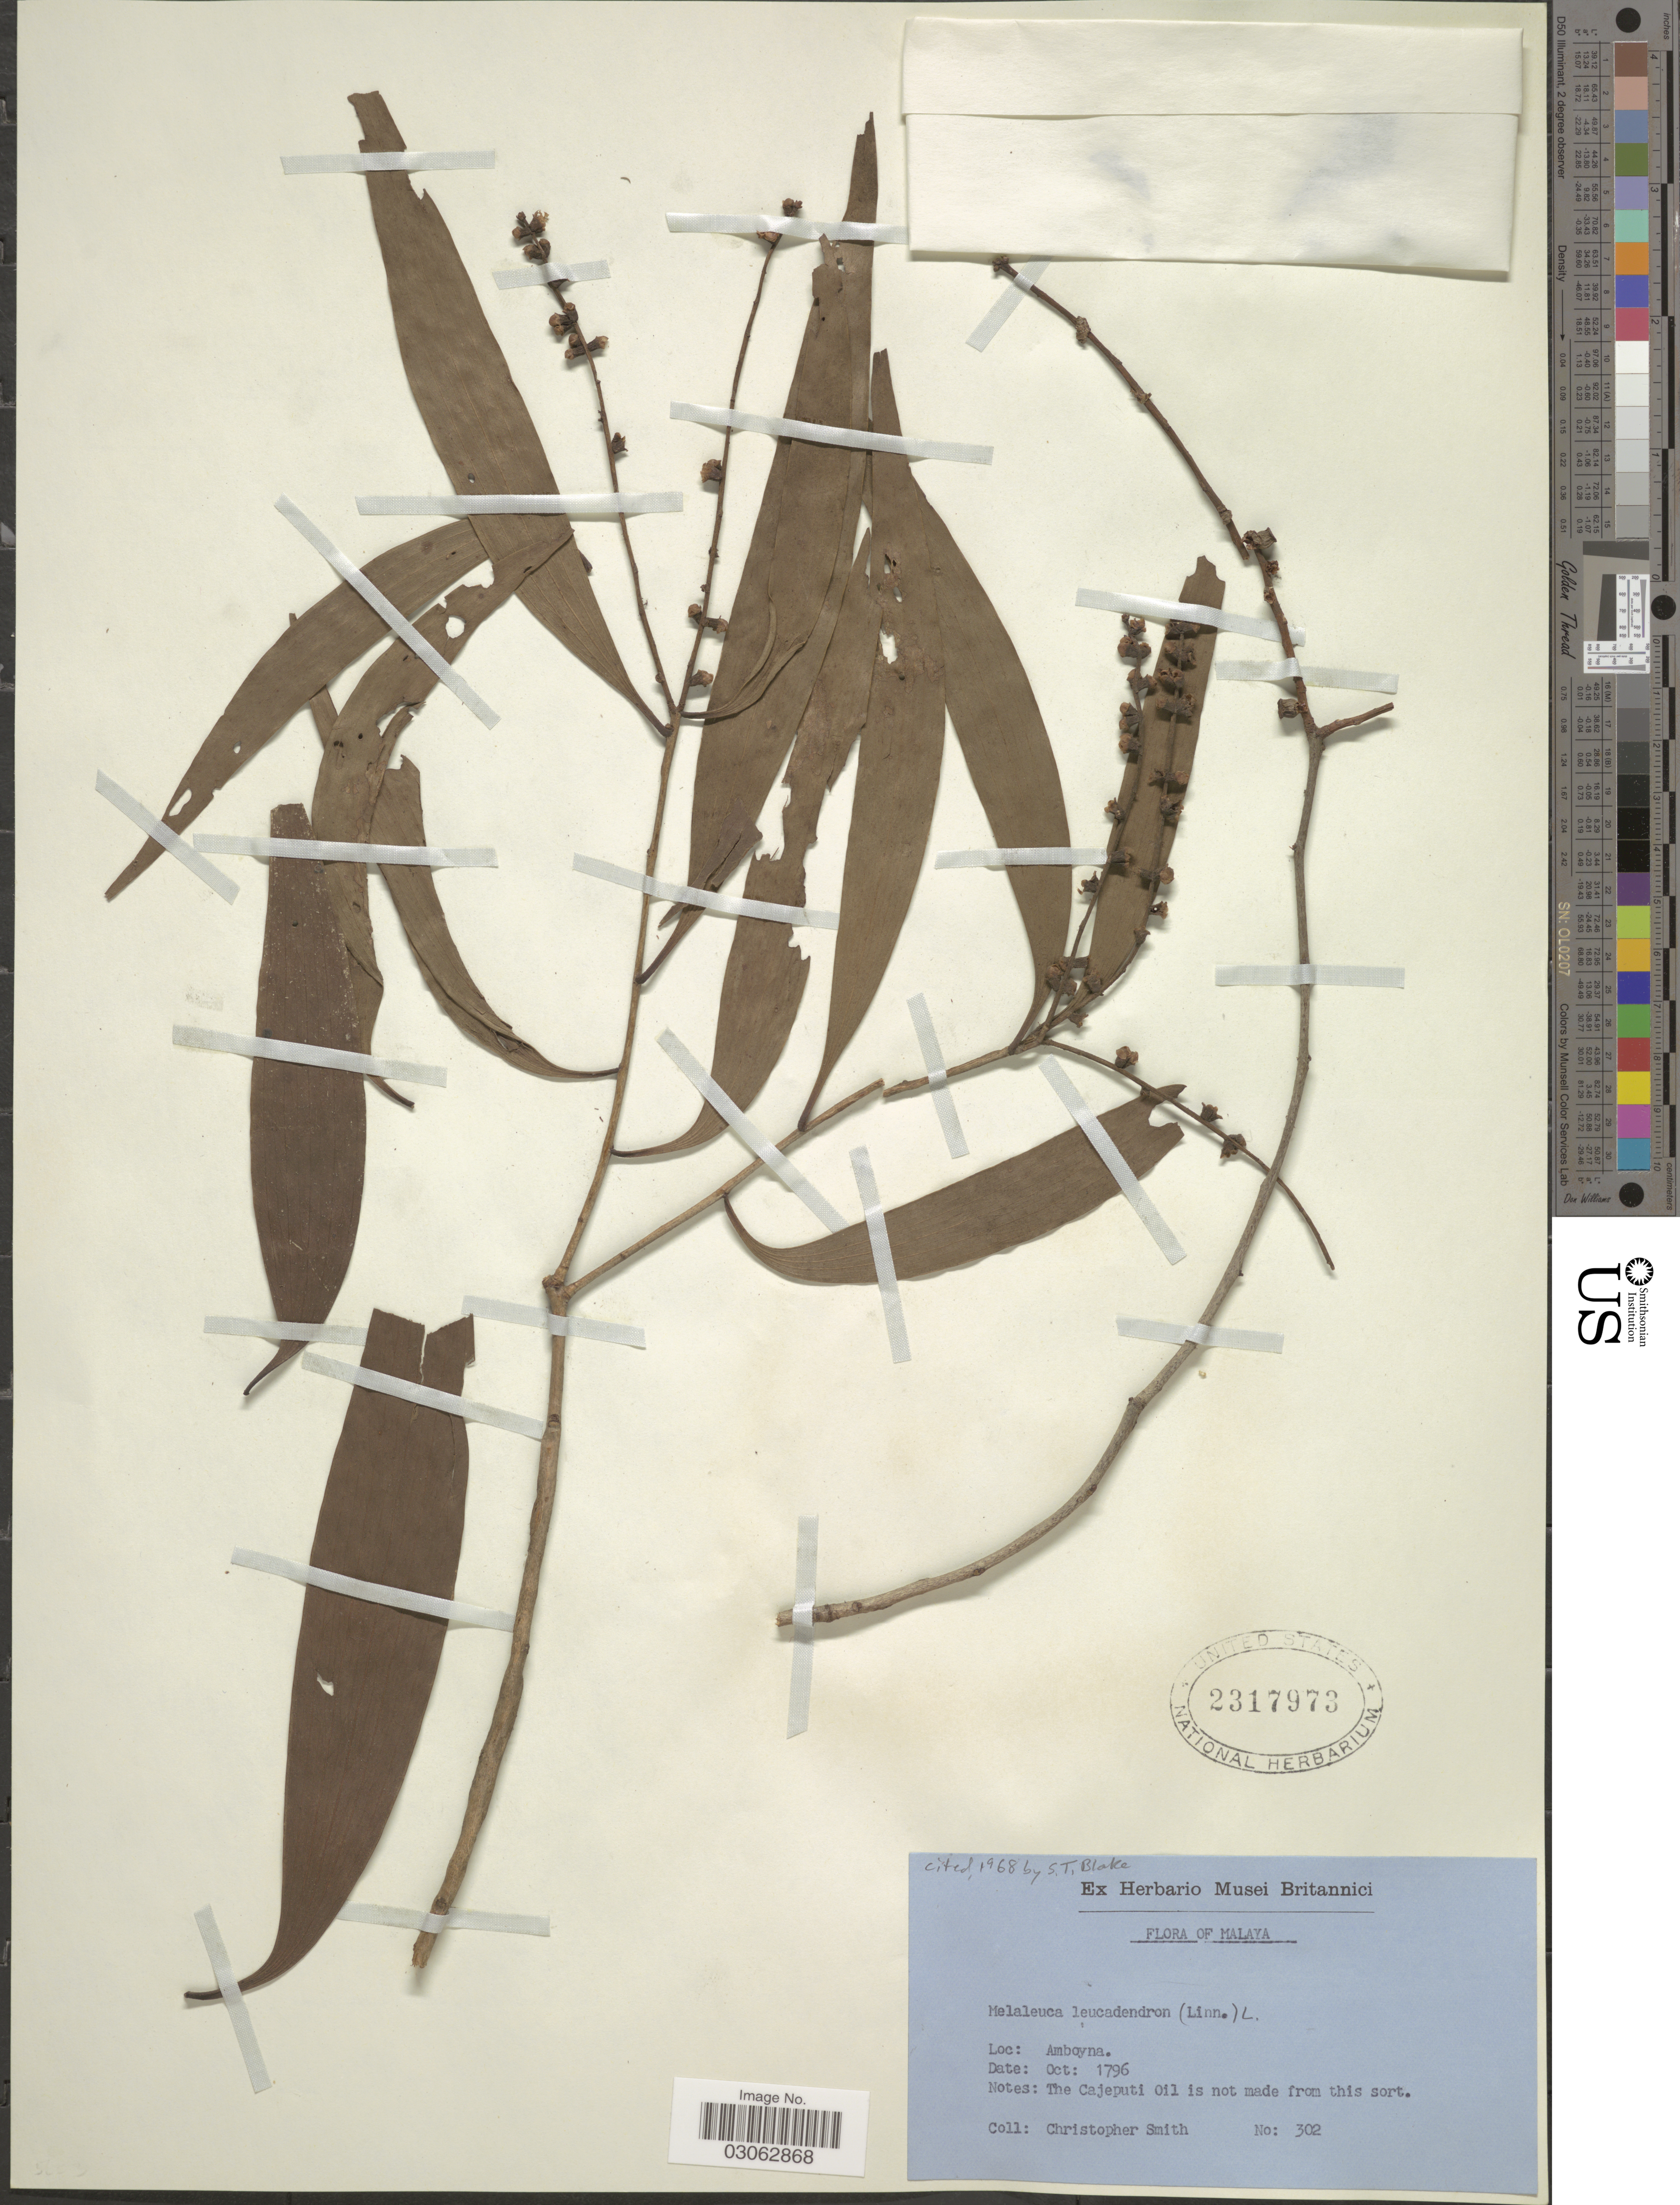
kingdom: Plantae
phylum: Tracheophyta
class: Magnoliopsida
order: Myrtales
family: Myrtaceae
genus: Melaleuca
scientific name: Melaleuca leucadendra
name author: (L.) L.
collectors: C. Smith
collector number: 302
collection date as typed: Oct: 1796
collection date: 1796-10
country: Indonesia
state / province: Maluku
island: Ambon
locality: Amboyna.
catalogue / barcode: US 2317973